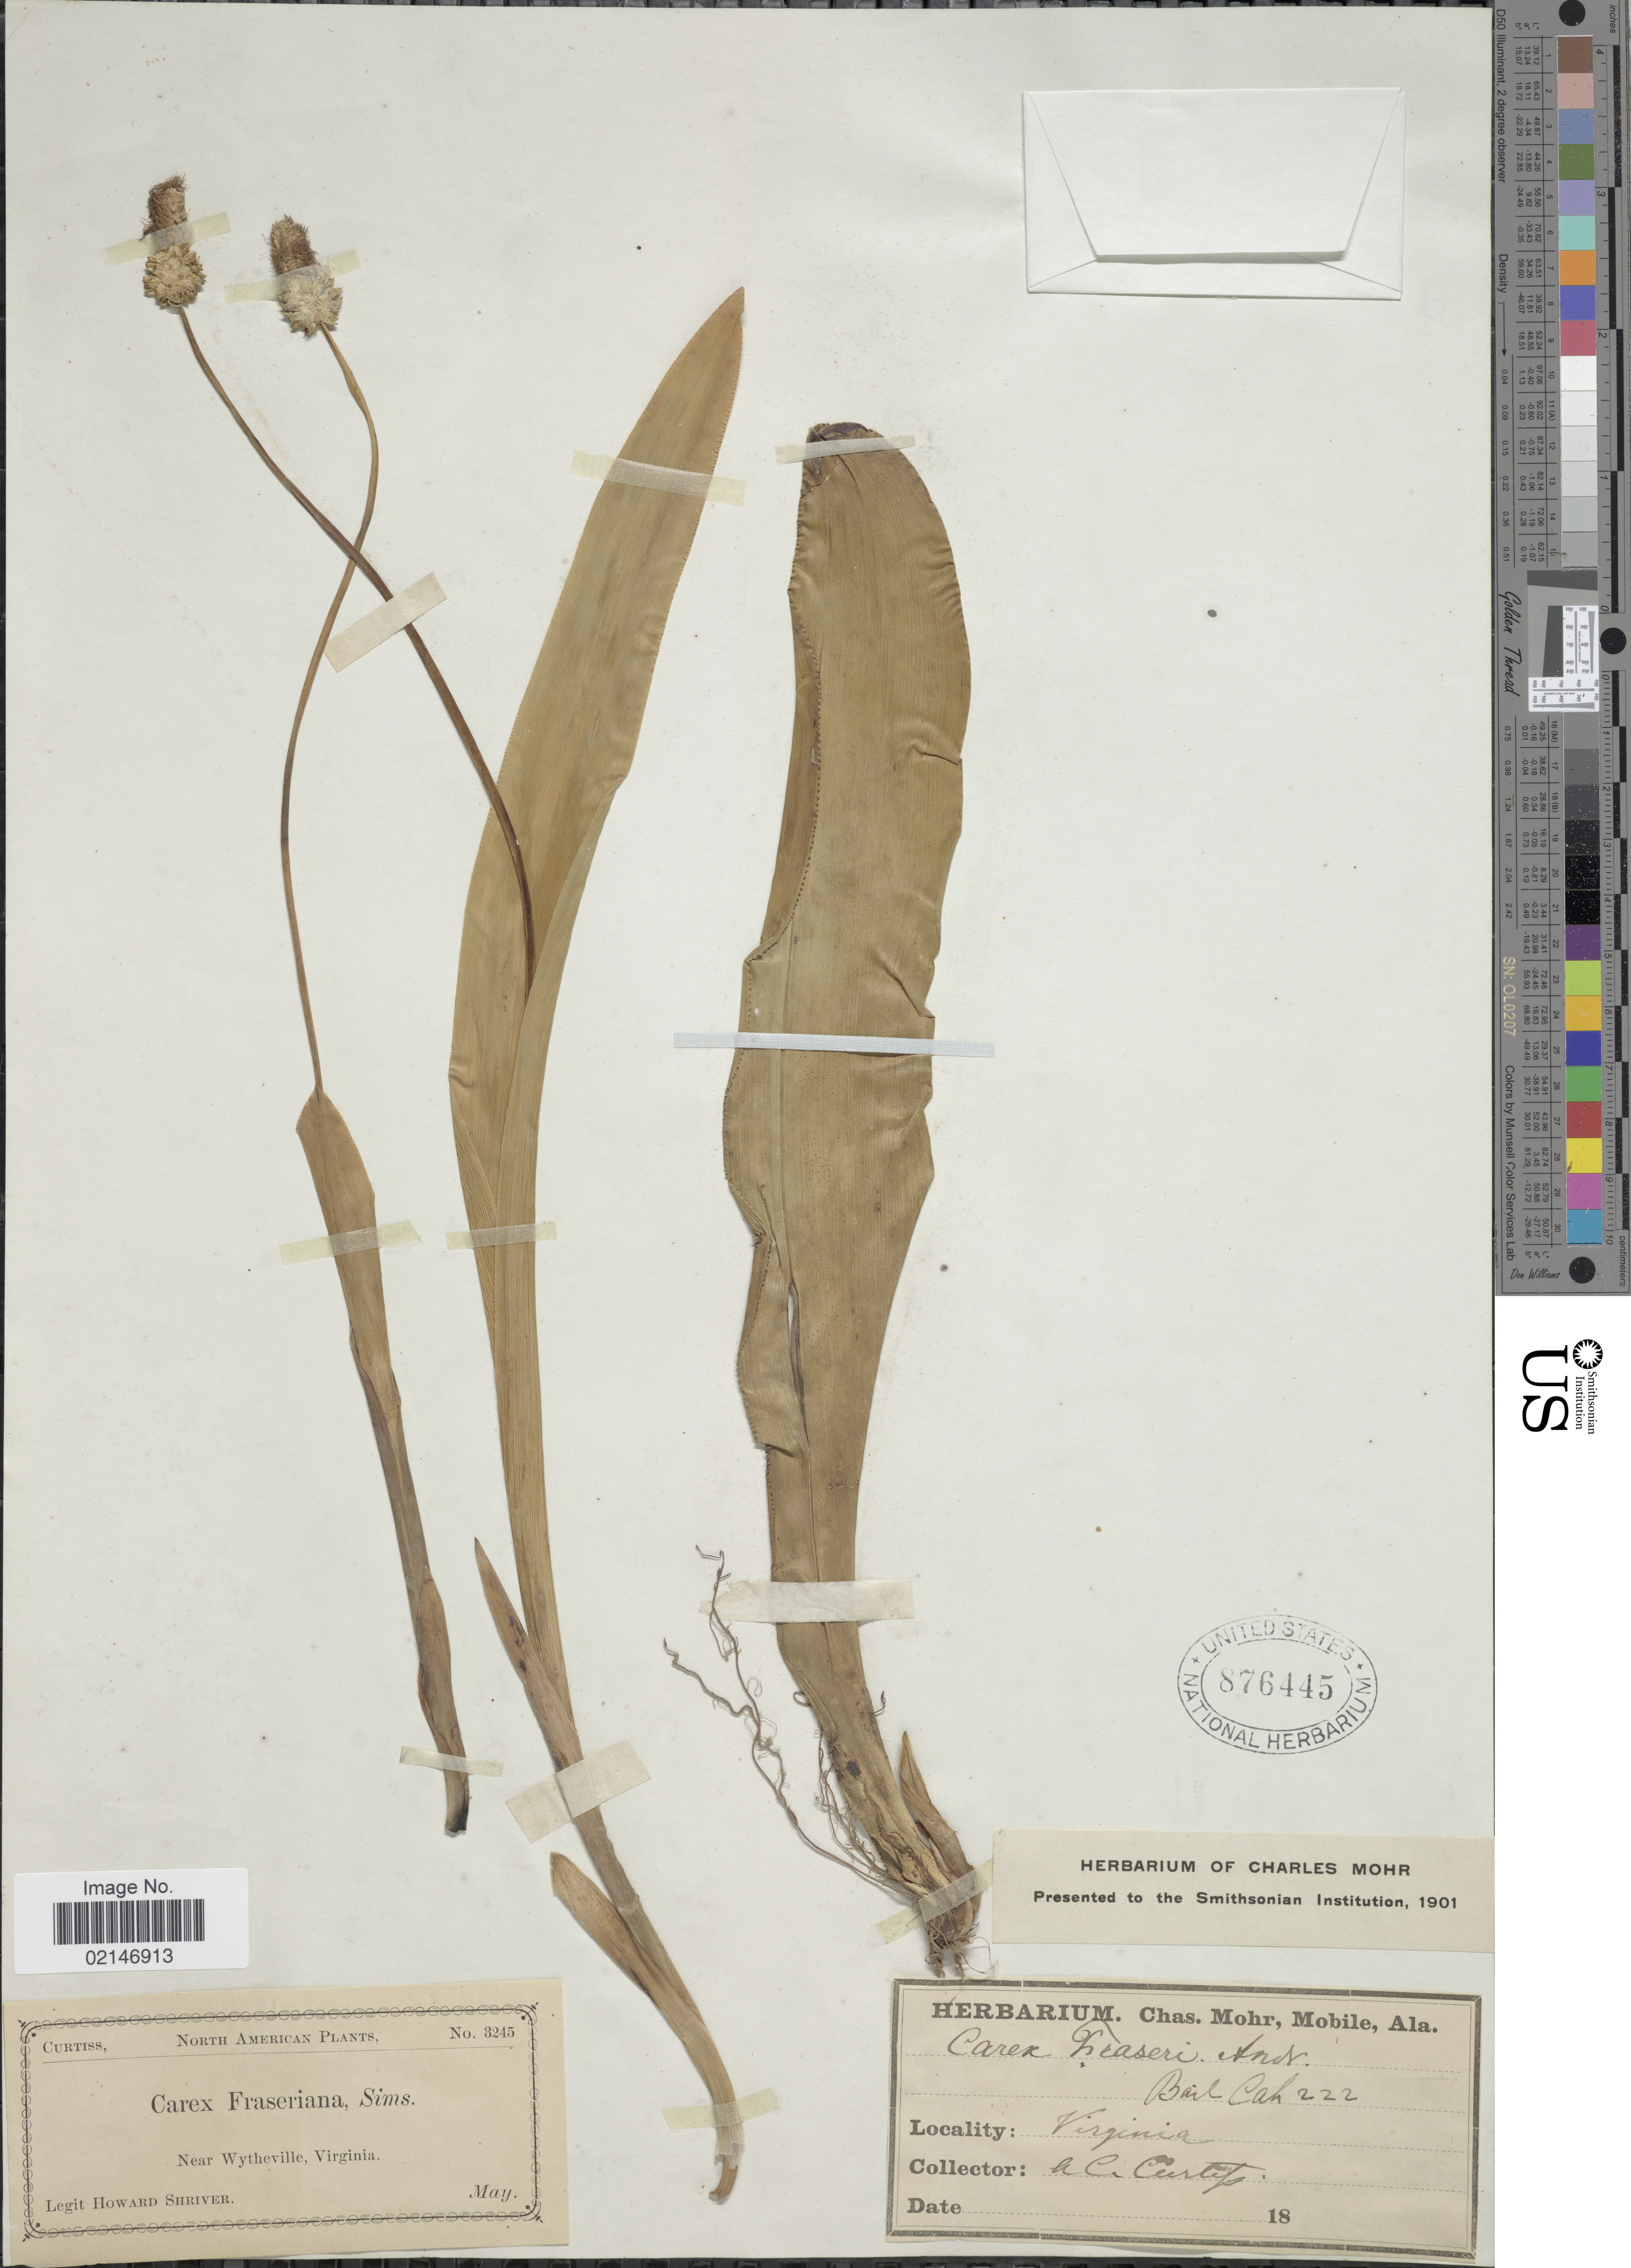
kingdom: Plantae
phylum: Tracheophyta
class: Liliopsida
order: Poales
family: Cyperaceae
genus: Carex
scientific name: Carex fraseriana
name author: Ker Gawl.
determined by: Strong, Mark T., (BOT), Smithsonian Institution - National Museum of Natural History (UNITED STATES)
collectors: H. Shriver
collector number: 3245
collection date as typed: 18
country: United States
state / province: Virginia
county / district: Wythe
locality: Near Wytheville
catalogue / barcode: US 876445